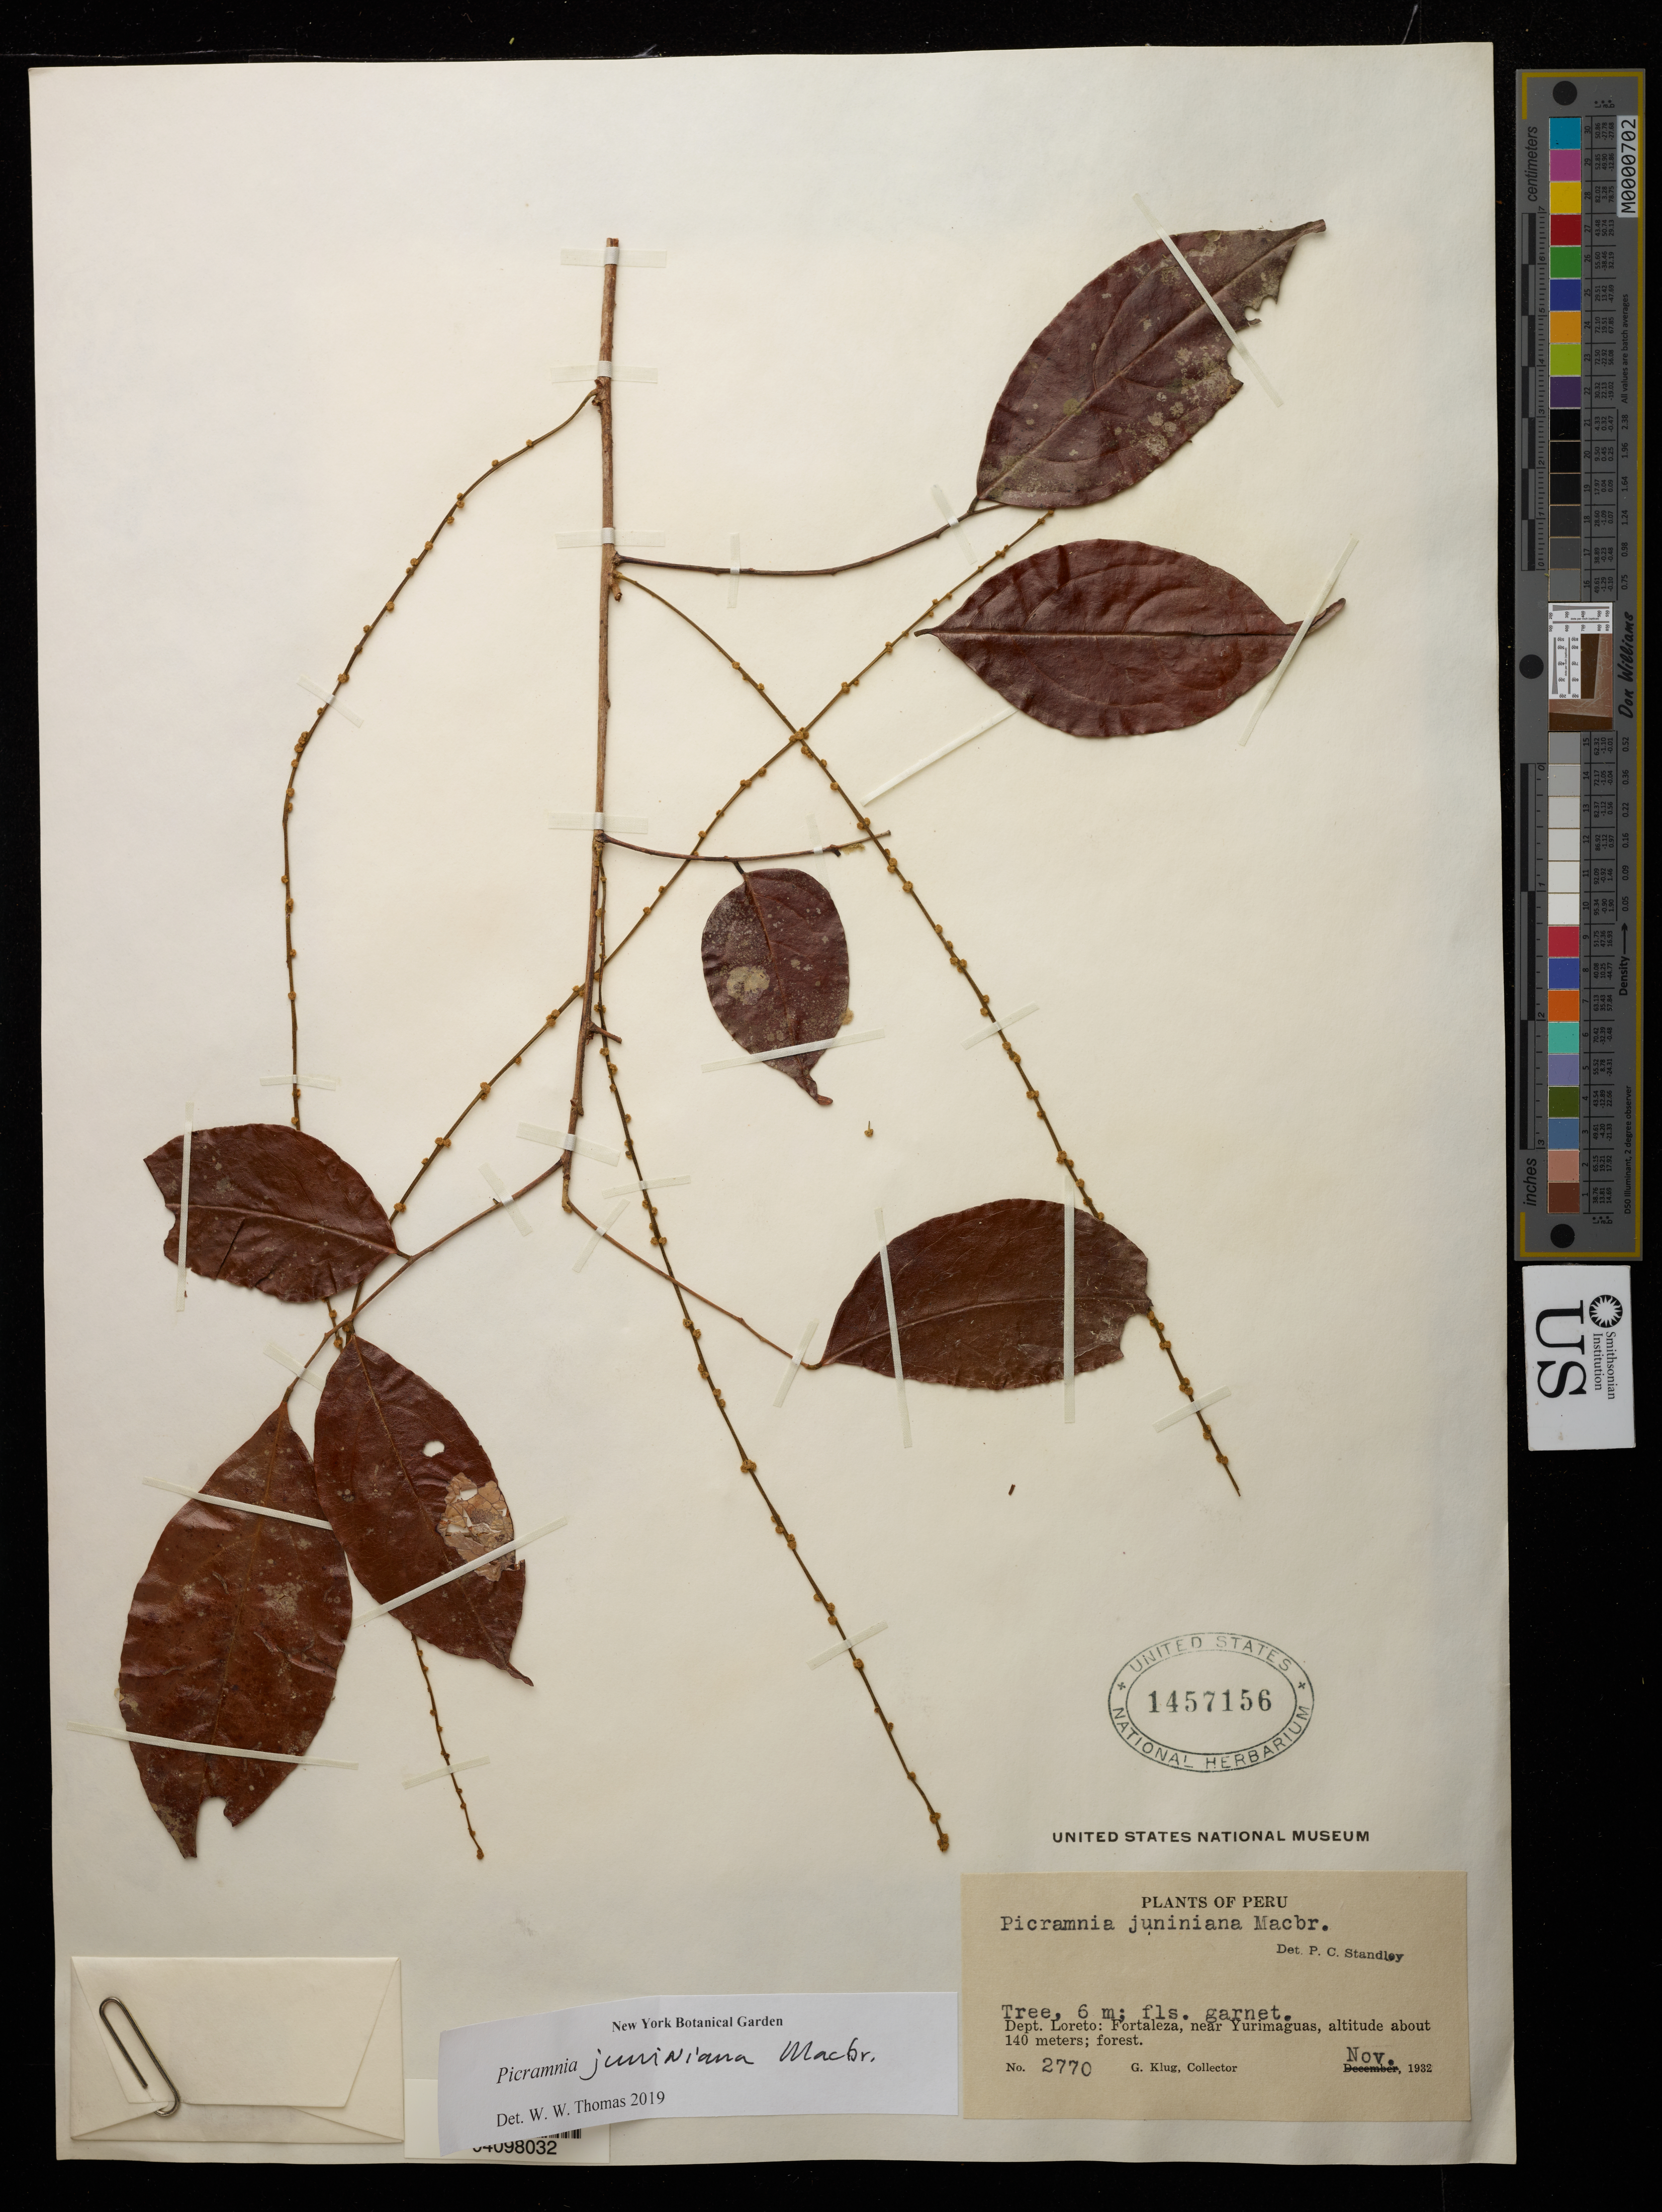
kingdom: Plantae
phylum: Tracheophyta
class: Magnoliopsida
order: Picramniales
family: Picramniaceae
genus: Picramnia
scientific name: Picramnia juniniana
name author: J.F. Macbr.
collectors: G. Klug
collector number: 2770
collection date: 1932-11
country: Peru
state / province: Loreto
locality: Fortaleza, near Yurimaguas.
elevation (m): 140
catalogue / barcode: US 1457156